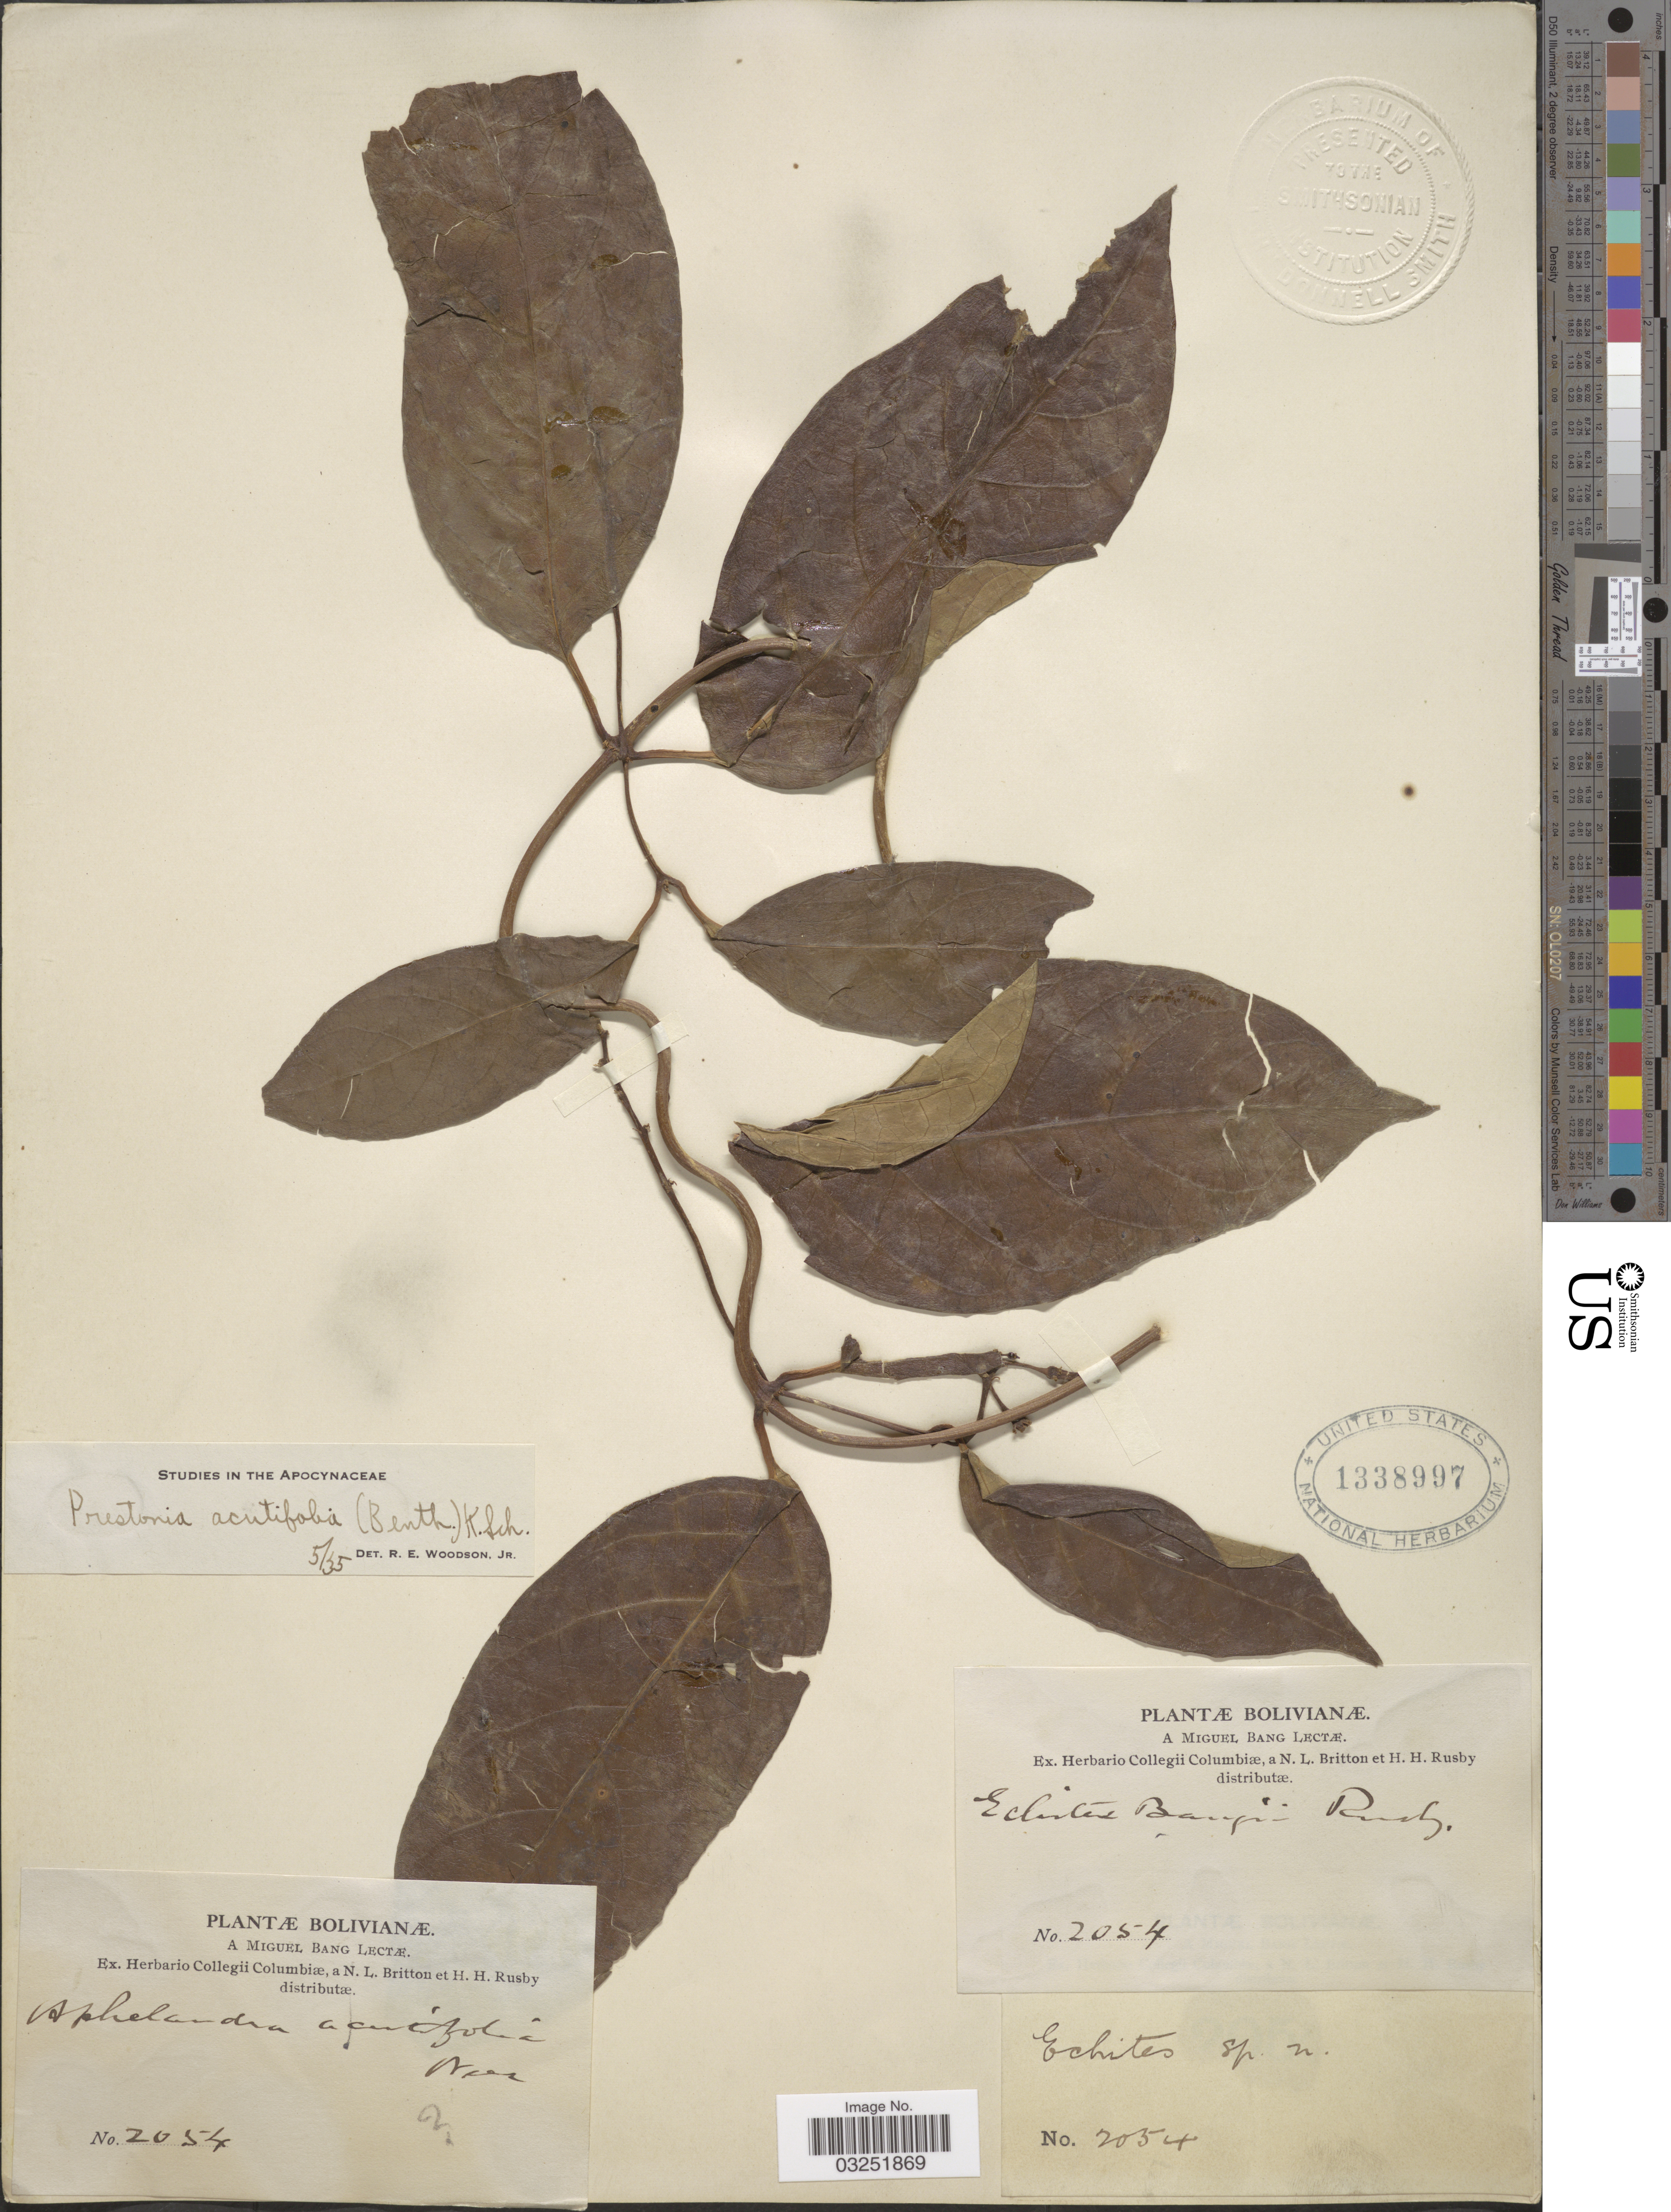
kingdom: Plantae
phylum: Tracheophyta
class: Magnoliopsida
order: Gentianales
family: Apocynaceae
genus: Prestonia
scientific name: Prestonia acutifolia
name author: (Benth. & Müll. Arg.) K. Schum.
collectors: M. Bang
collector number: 2054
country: Bolivia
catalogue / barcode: US 1338997